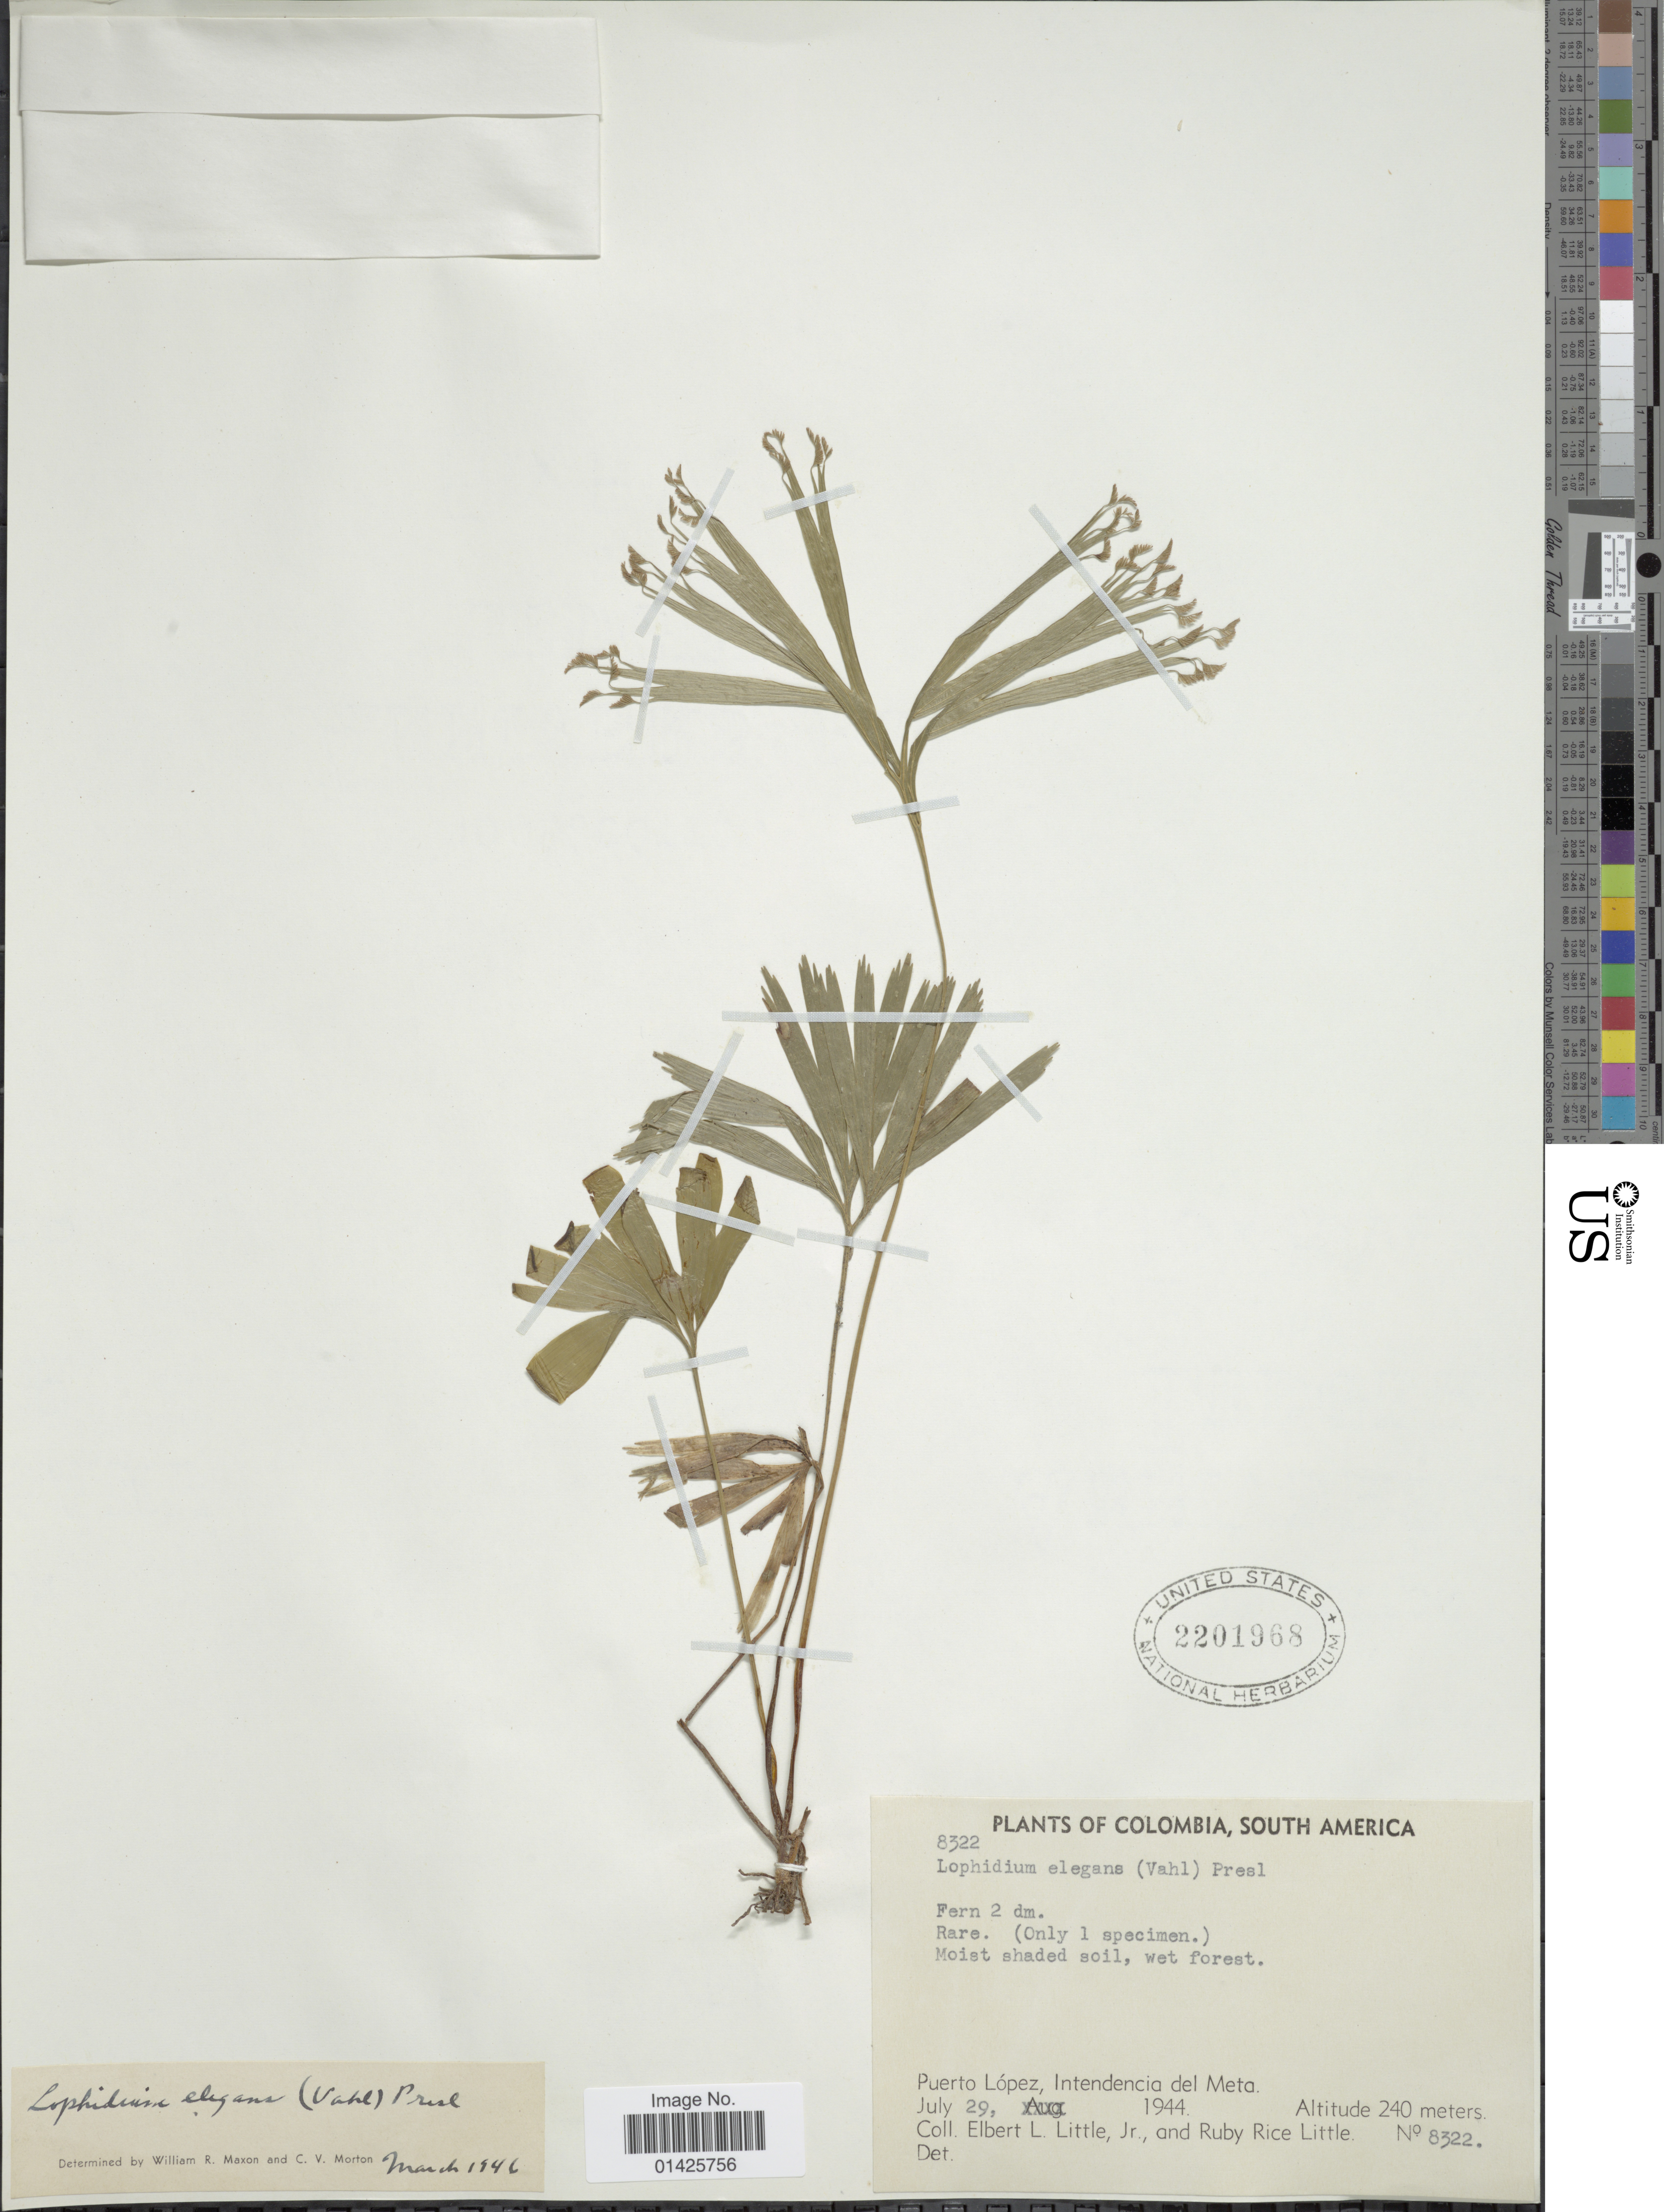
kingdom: Plantae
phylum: Tracheophyta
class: Polypodiopsida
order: Schizaeales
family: Schizaeaceae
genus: Schizaea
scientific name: Schizaea elegans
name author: (Vahl) Sw.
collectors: E. L. Little & R. R. Little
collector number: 8322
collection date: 1944-07-29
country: Colombia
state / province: Meta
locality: Puerto López, Intendencia del Meta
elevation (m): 240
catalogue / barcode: US 2201968